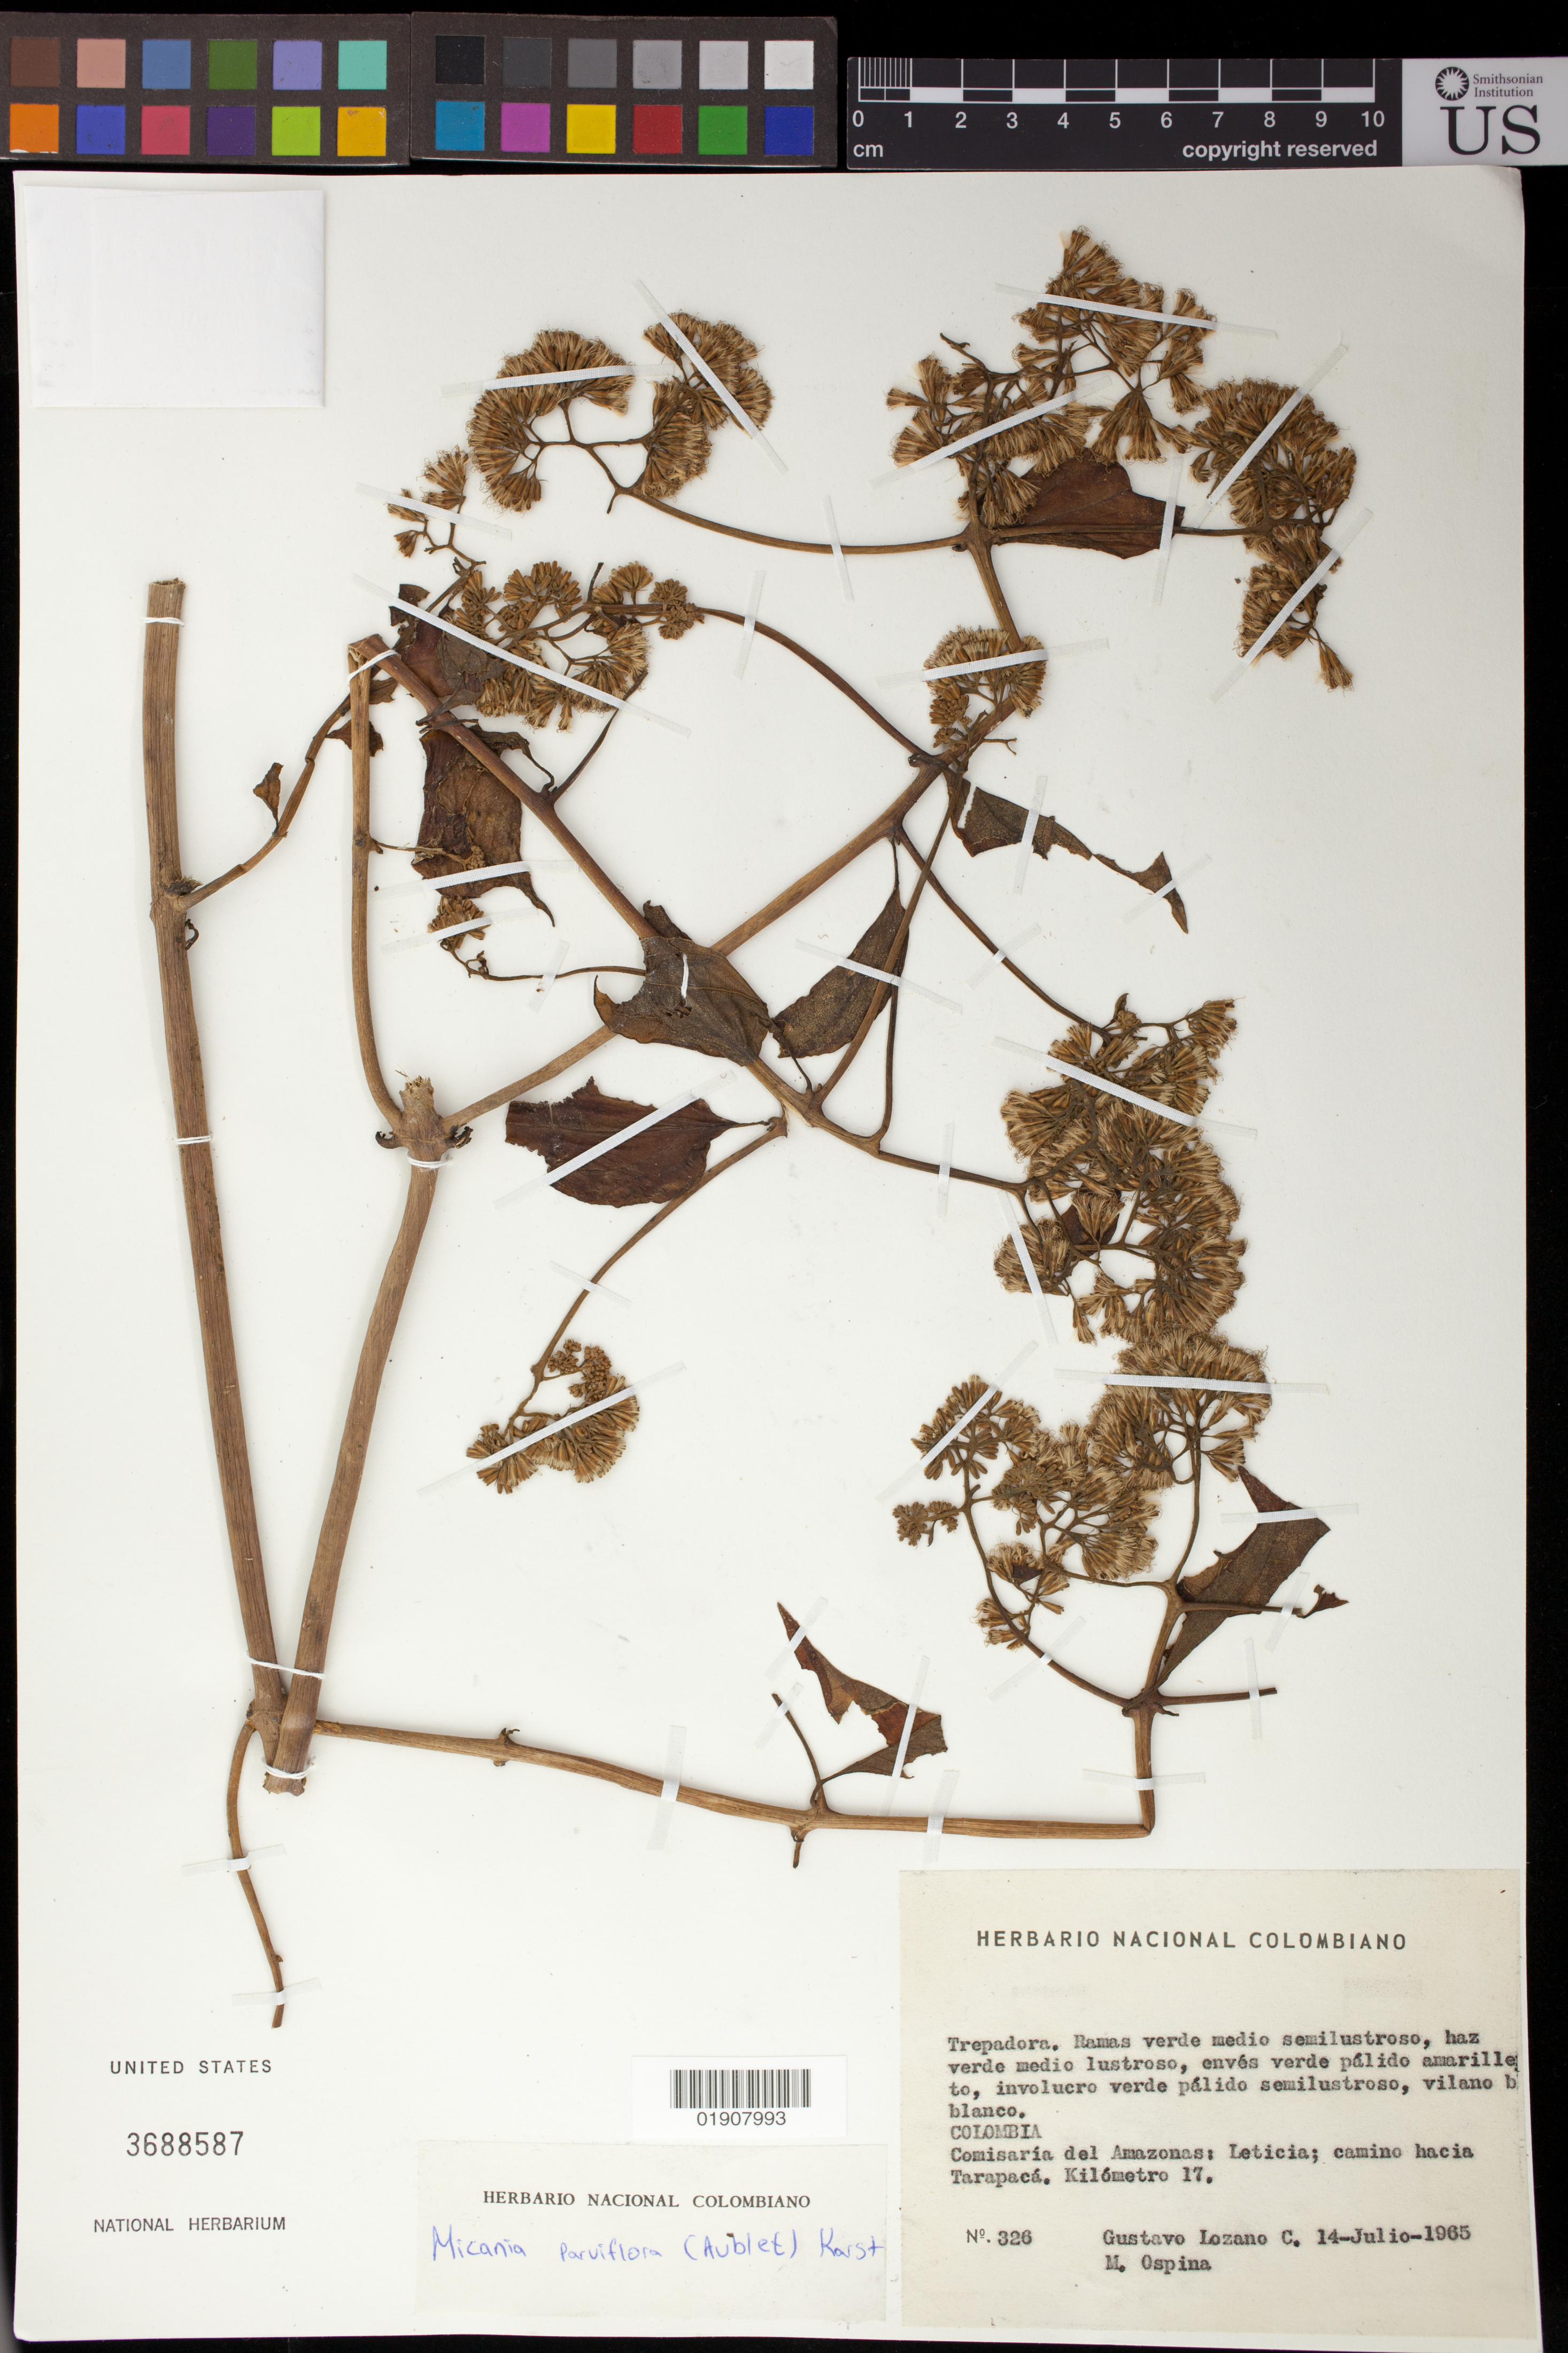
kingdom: Plantae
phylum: Tracheophyta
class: Magnoliopsida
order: Asterales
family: Asteraceae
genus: Mikania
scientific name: Mikania parviflora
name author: (Aubl.) H. Karst.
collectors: G. Lozano-Contreras & N. Ospina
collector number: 326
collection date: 1965-07-14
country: Colombia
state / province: Amazonas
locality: Comisaria del Amazonas: Leticia; camino hacia Tarapacá. Kilometro 17.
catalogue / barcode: US 3688587